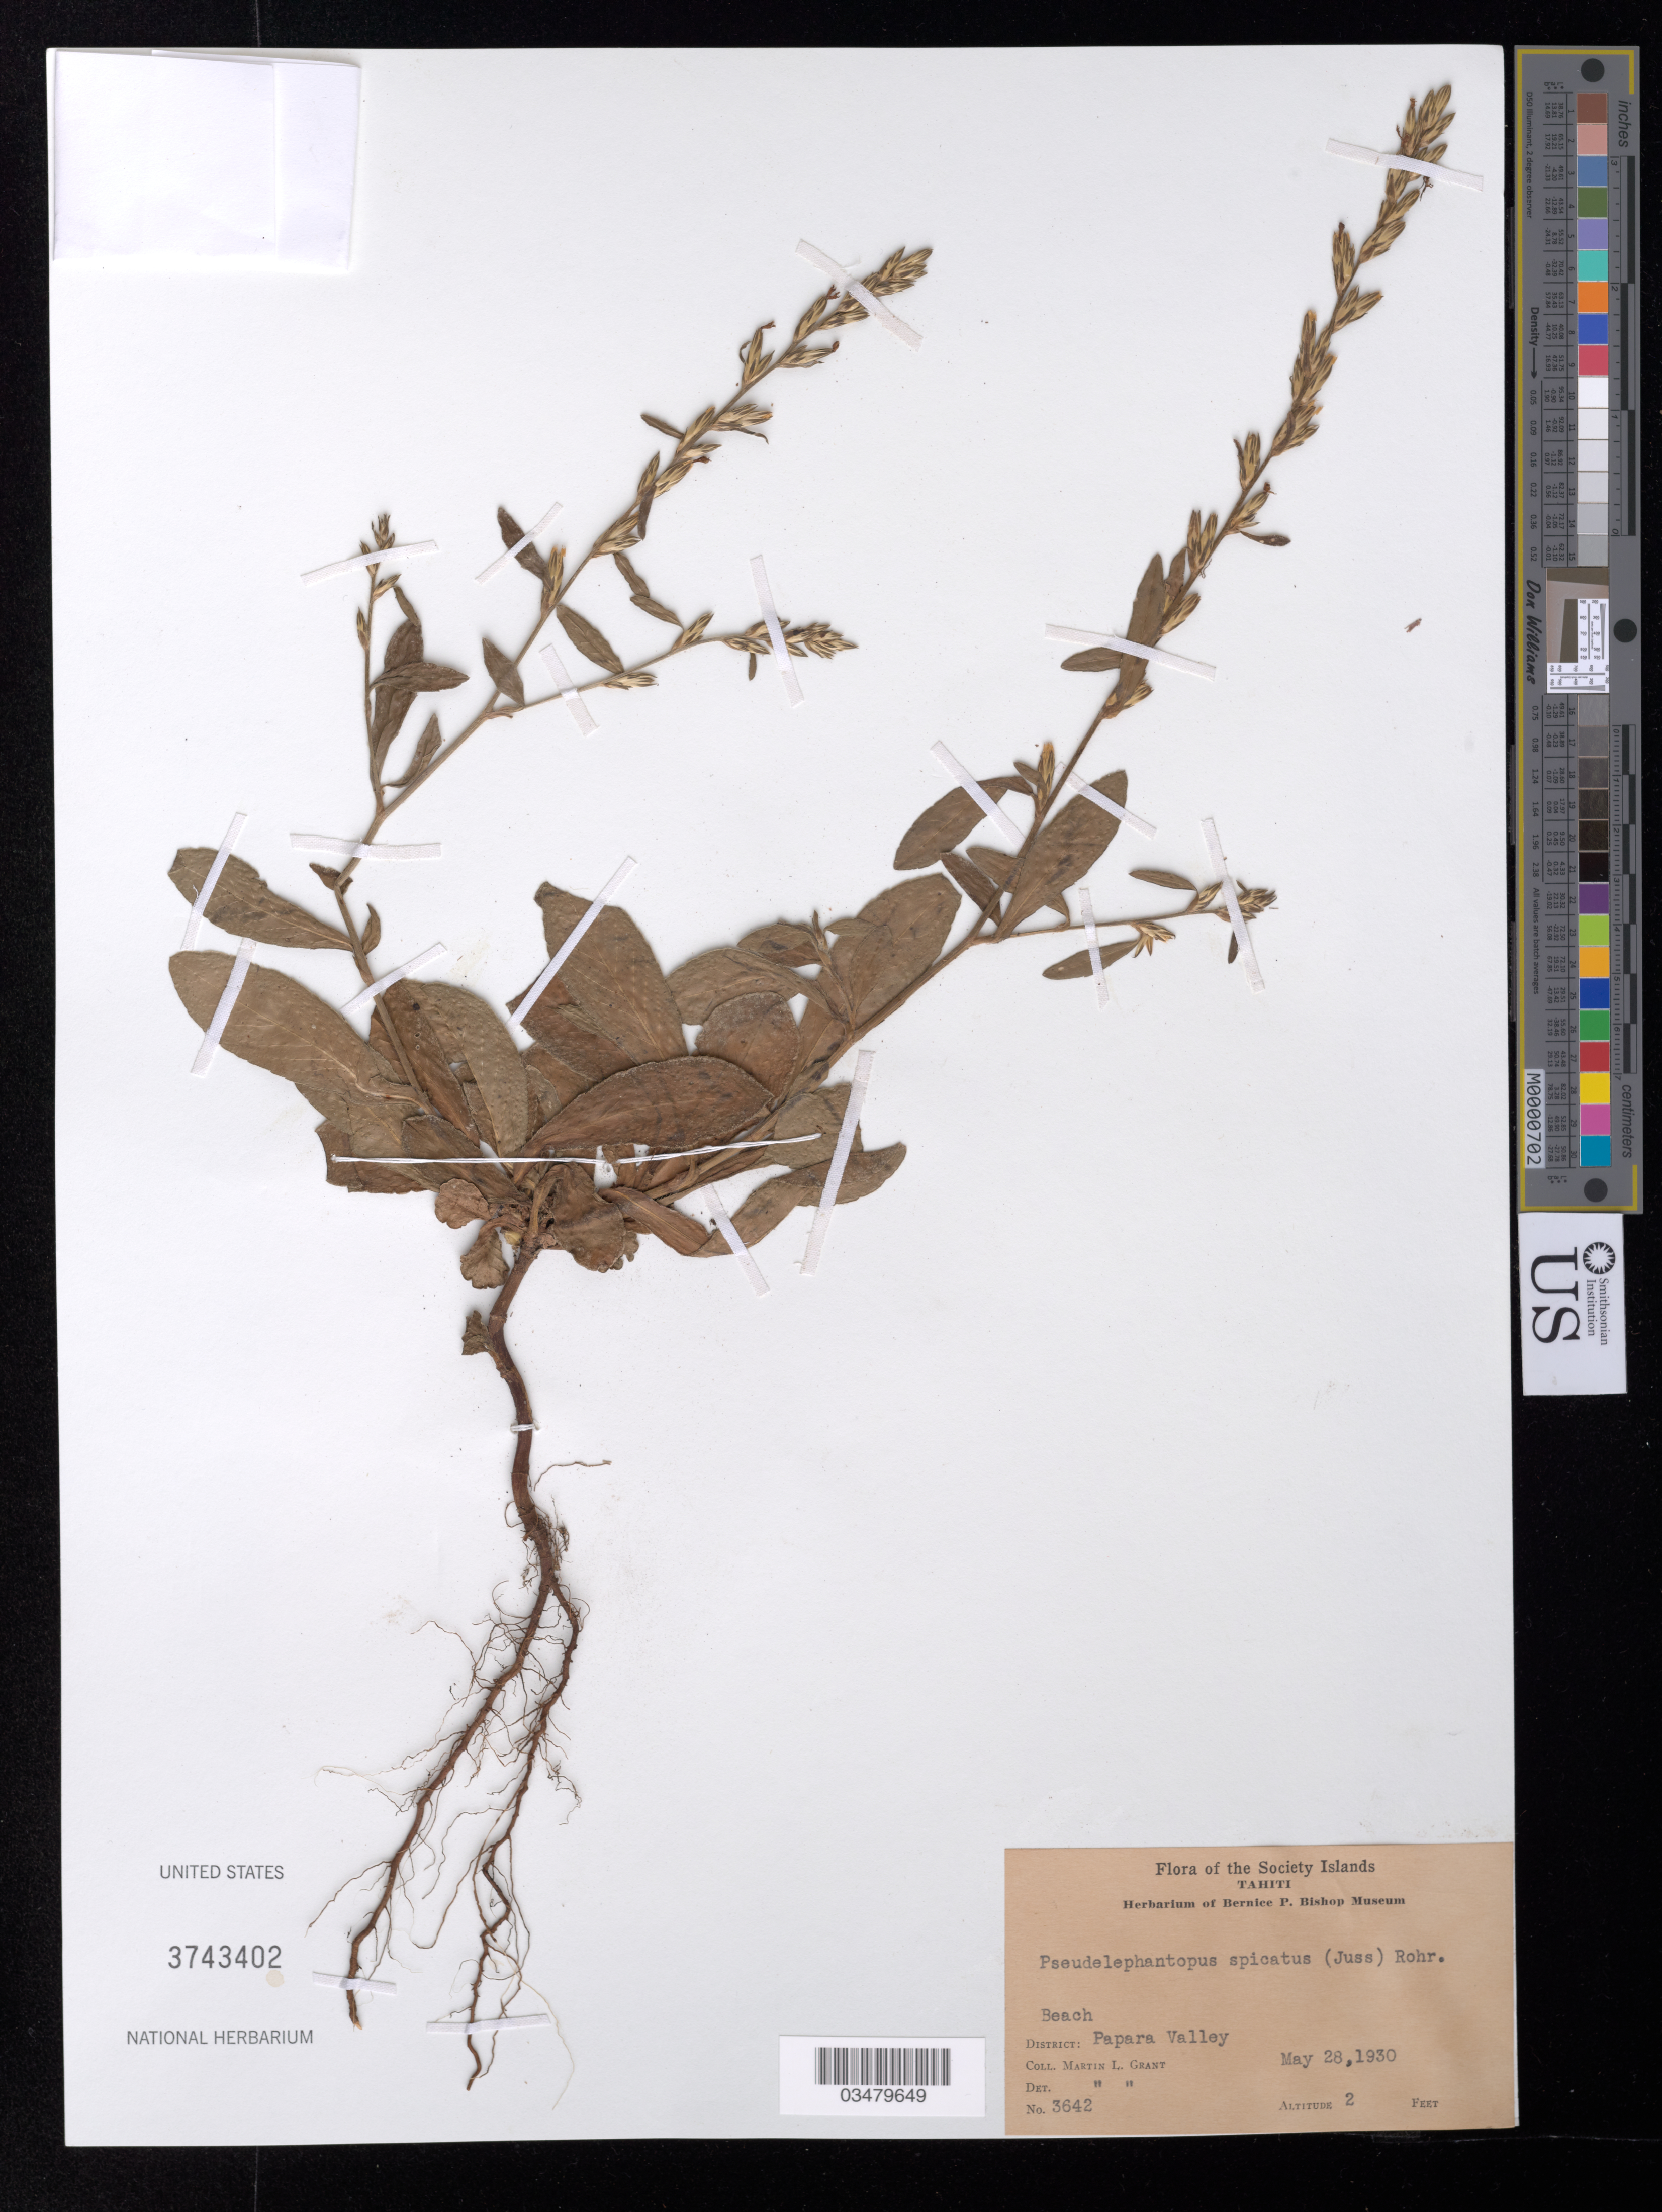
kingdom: Plantae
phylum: Tracheophyta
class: Magnoliopsida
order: Asterales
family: Asteraceae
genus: Pseudelephantopus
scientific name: Pseudelephantopus spicatus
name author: (Juss. ex Aubl.) C.F. Baker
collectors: M. L. Grant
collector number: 3642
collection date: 1930-05-28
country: French Polynesia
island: Tahiti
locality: The Society Islands. Tahiti. Dist: Papara Valley.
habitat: Beach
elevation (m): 1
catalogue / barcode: US 3743402